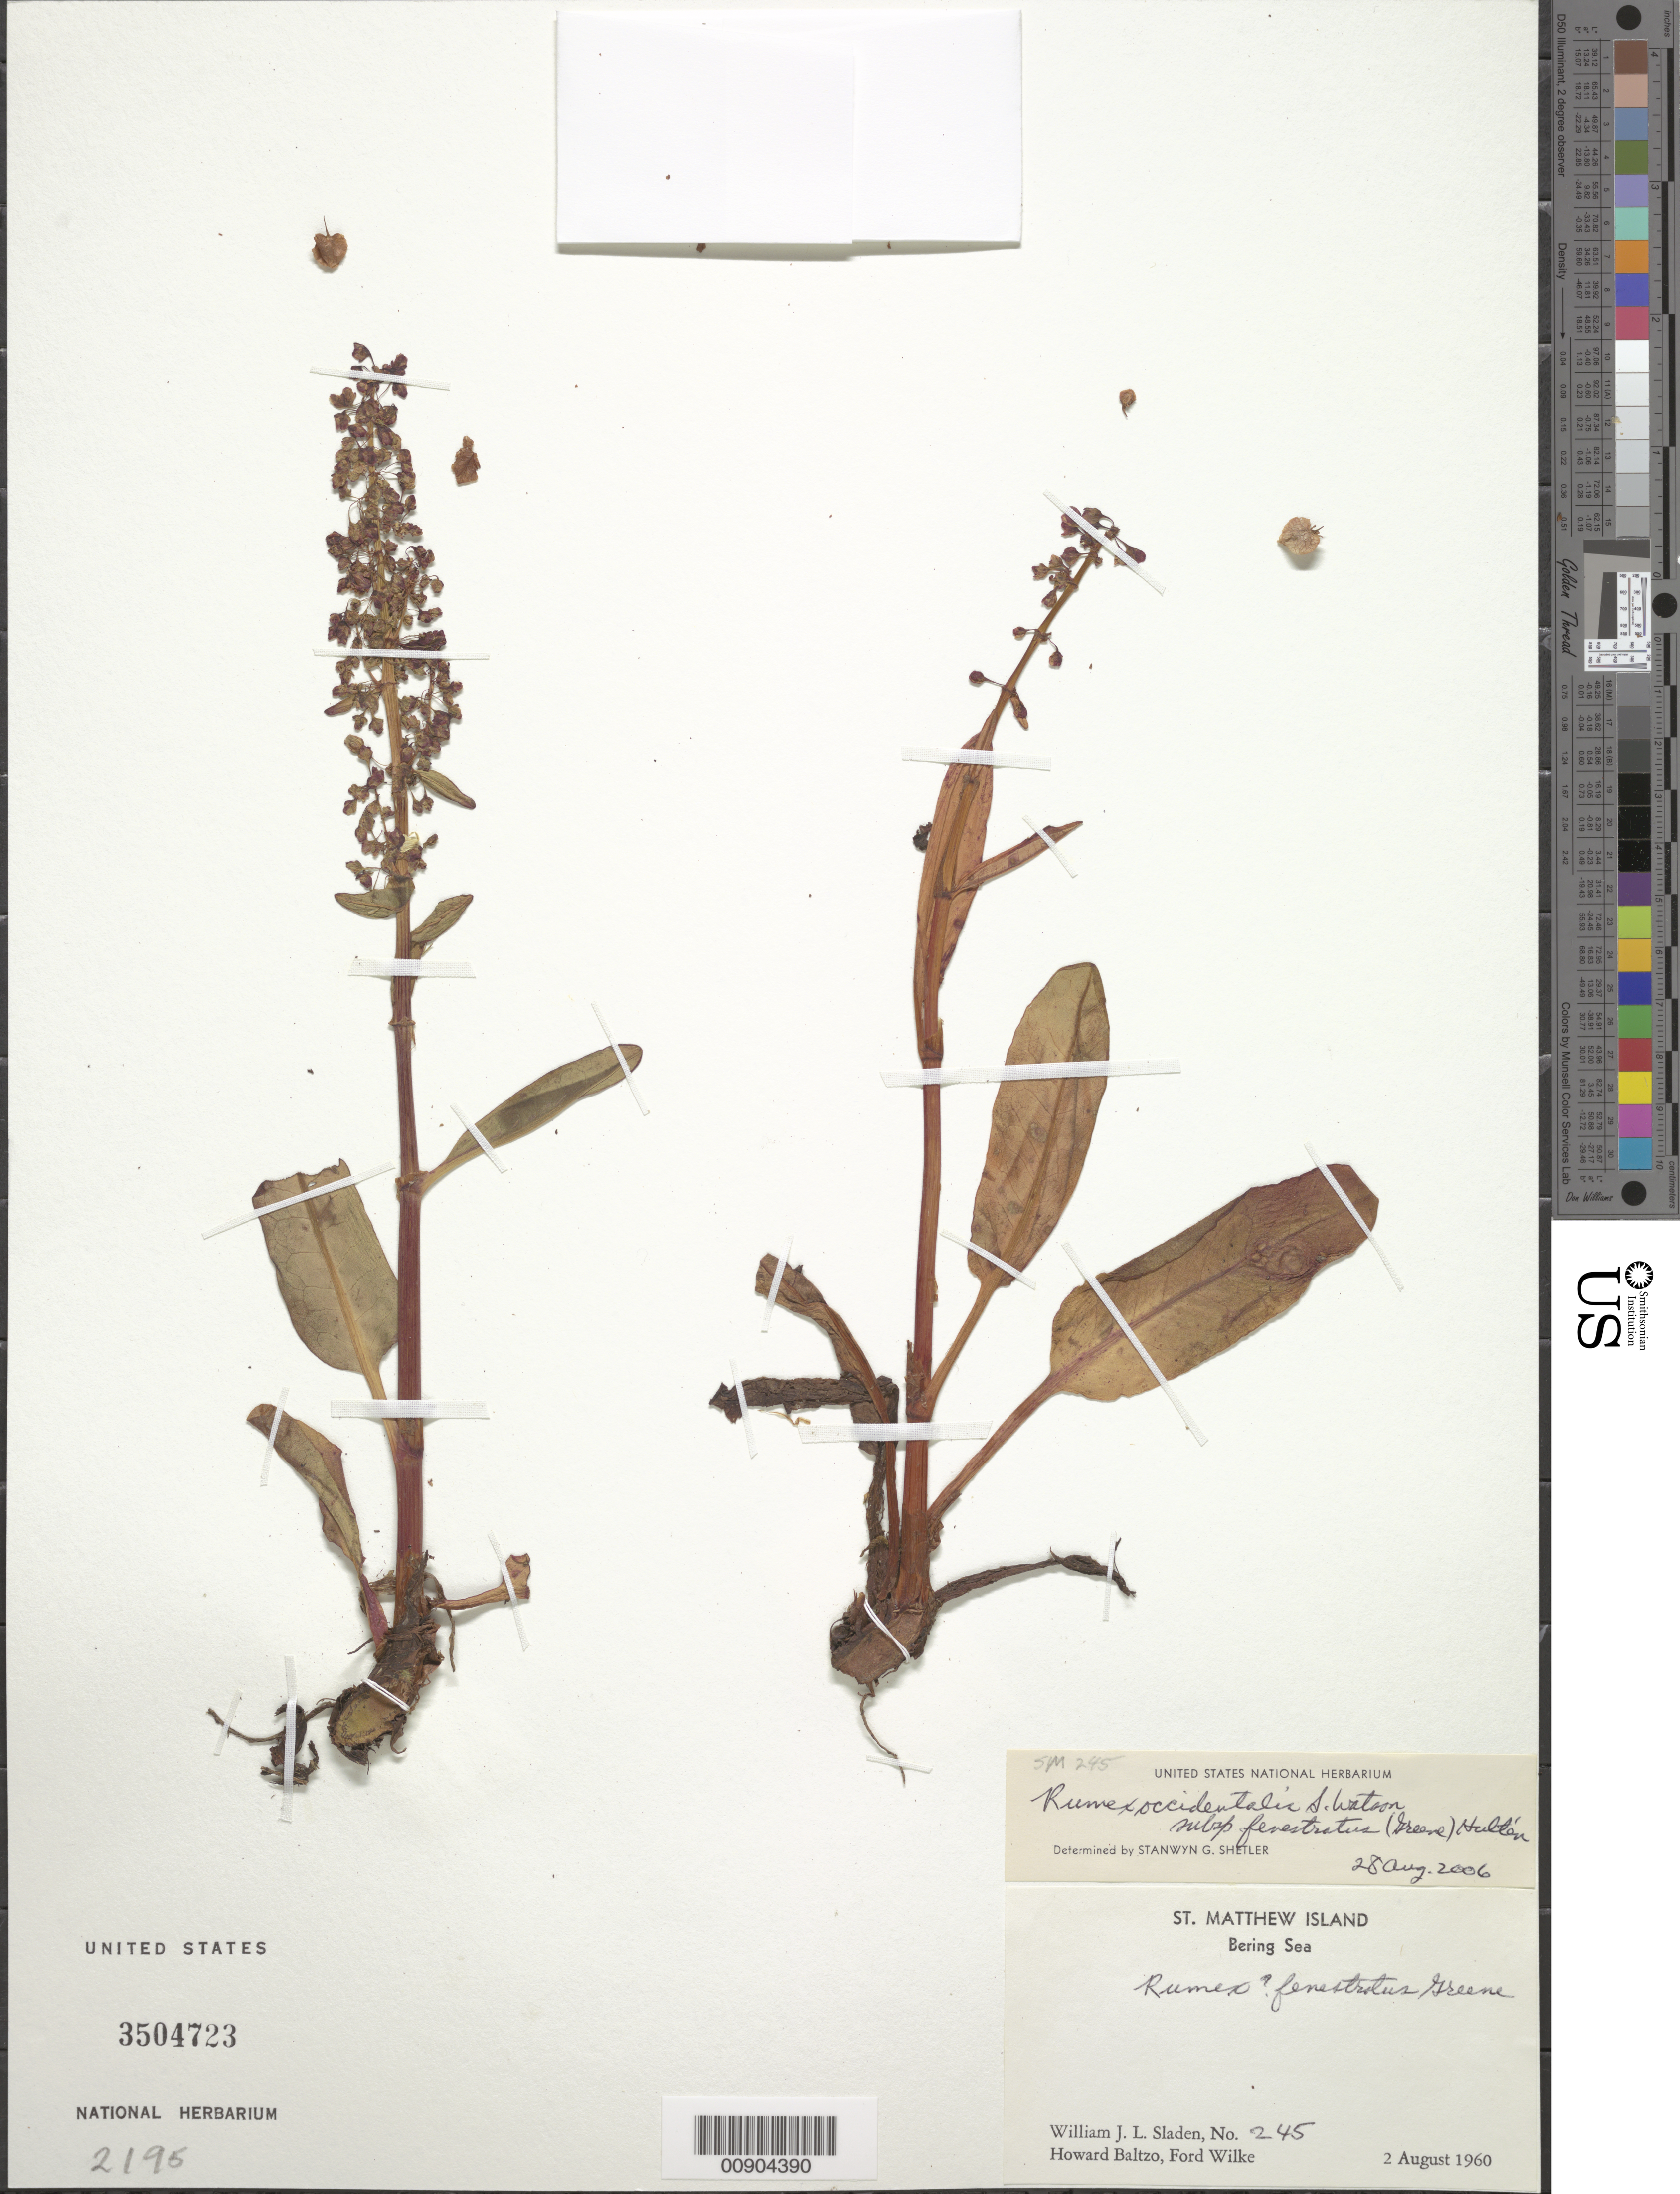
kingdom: Plantae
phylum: Tracheophyta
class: Magnoliopsida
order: Caryophyllales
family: Polygonaceae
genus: Rumex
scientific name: Rumex occidentalis subsp. fenestratus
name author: (Greene) Hultén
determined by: Shetler, Stanwyn G., (US), NMNH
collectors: W. Sladen, H. Baltzo & F. Wilke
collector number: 245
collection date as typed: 02 Aug 1960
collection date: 1960-08-02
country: United States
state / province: Alaska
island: St. Matthew Island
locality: St. Matthew Island, Bering Sea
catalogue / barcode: US 3504723